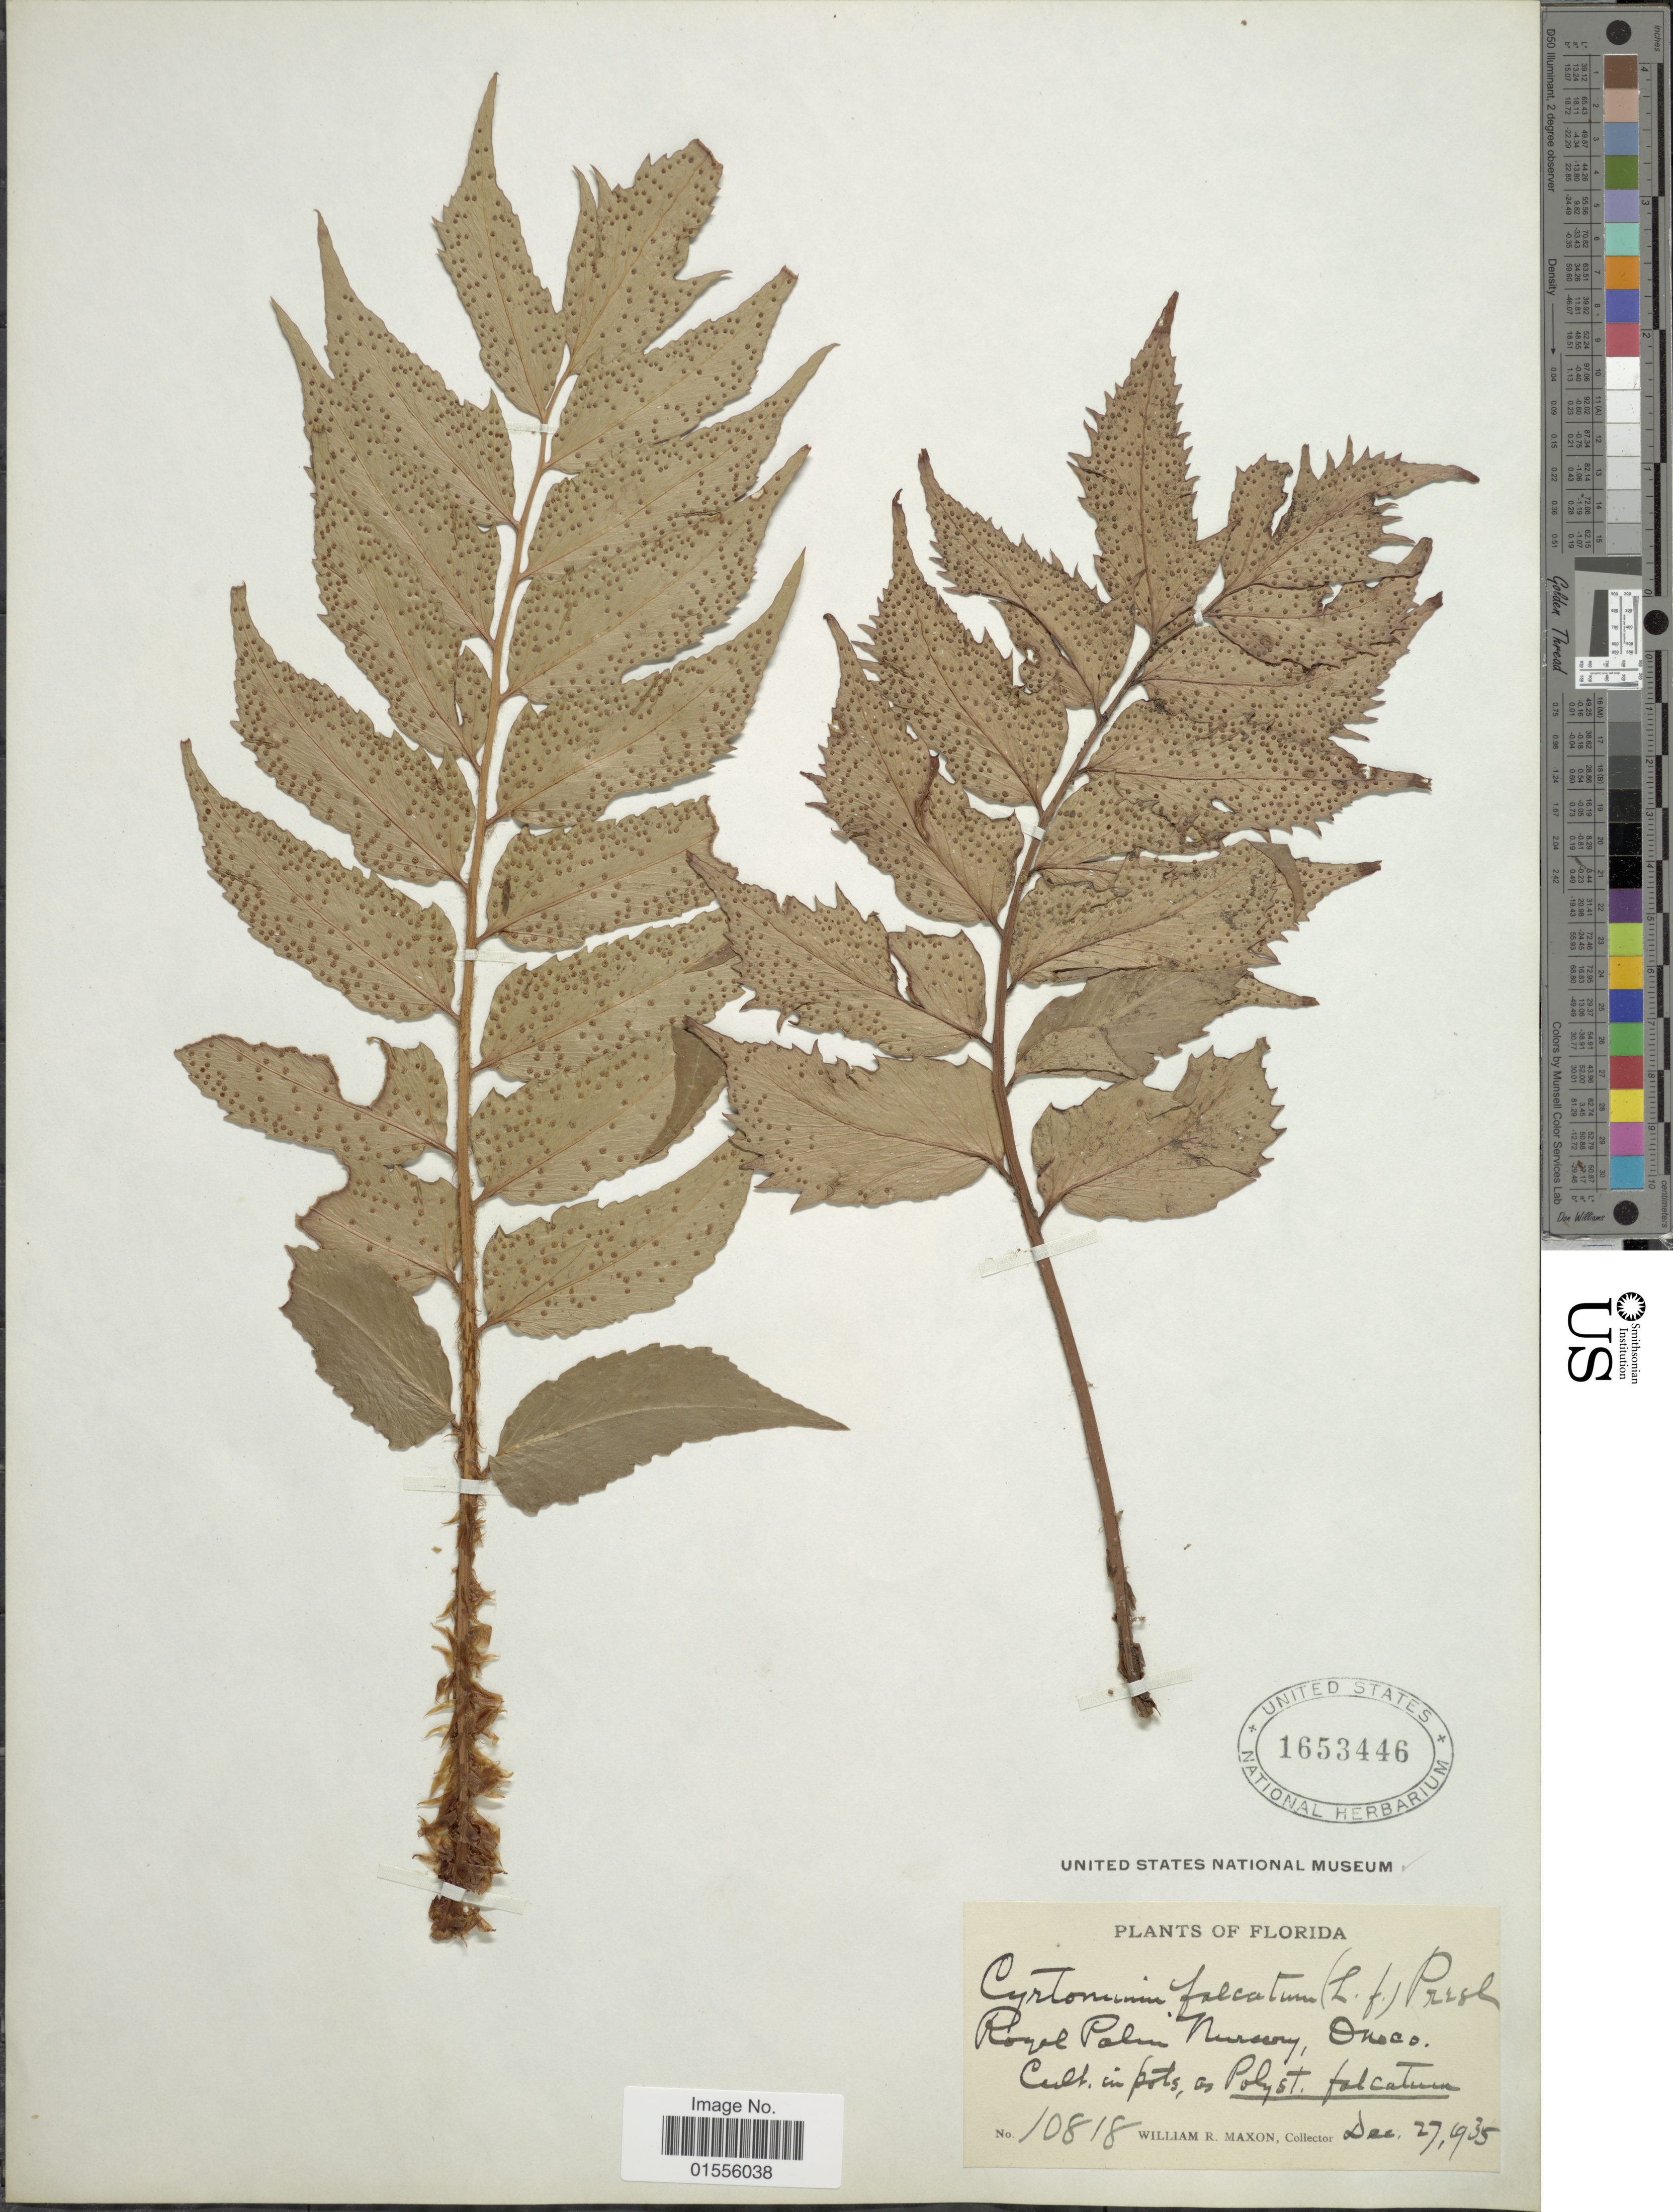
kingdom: Plantae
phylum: Tracheophyta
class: Polypodiopsida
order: Polypodiales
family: Dryopteridaceae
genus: Cyrtomium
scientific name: Cyrtomium falcatum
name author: (L. f.) C. Presl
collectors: W. R. Maxon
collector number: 10818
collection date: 1935-12-27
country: United States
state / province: Florida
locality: Royal Palm Nursery, Oneco.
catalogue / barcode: US 1653446